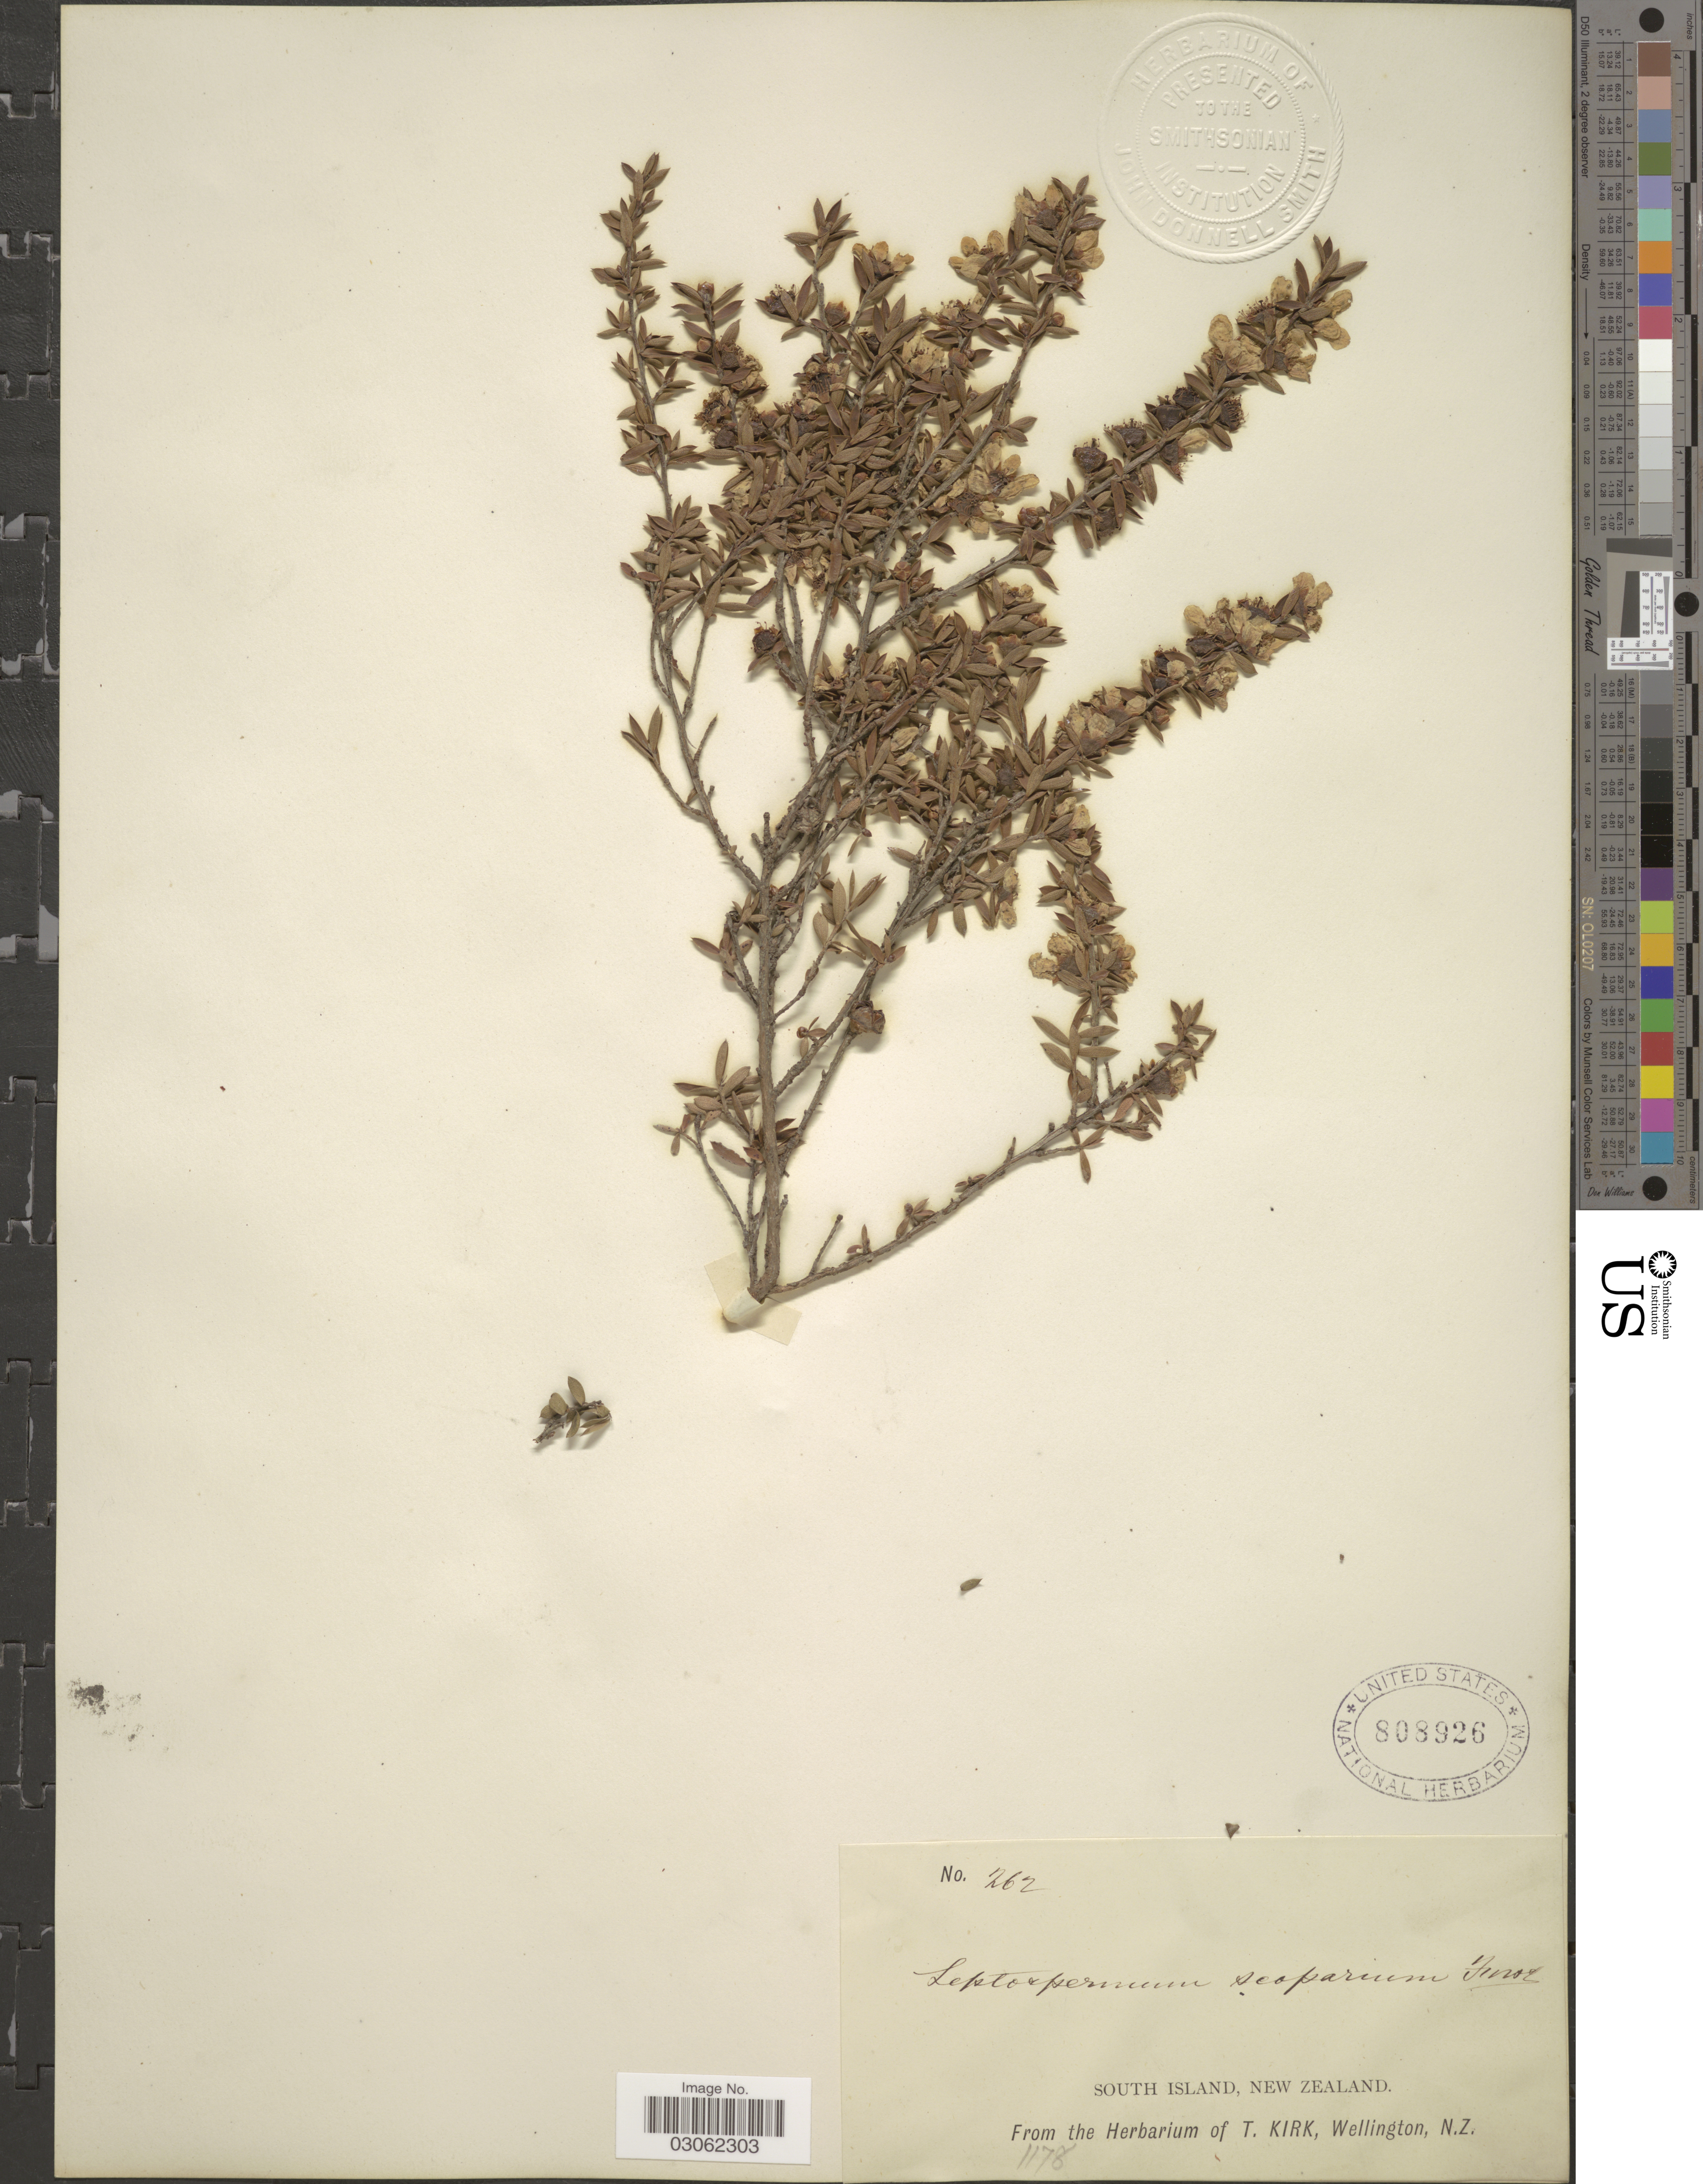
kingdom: Plantae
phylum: Tracheophyta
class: Magnoliopsida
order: Myrtales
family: Myrtaceae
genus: Leptospermum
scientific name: Leptospermum scoparium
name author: J.R. Forst. & G. Forst.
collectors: ex herb. T. Kirk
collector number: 262/1178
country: New Zealand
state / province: Wellington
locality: South Island.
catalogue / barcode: US 808926